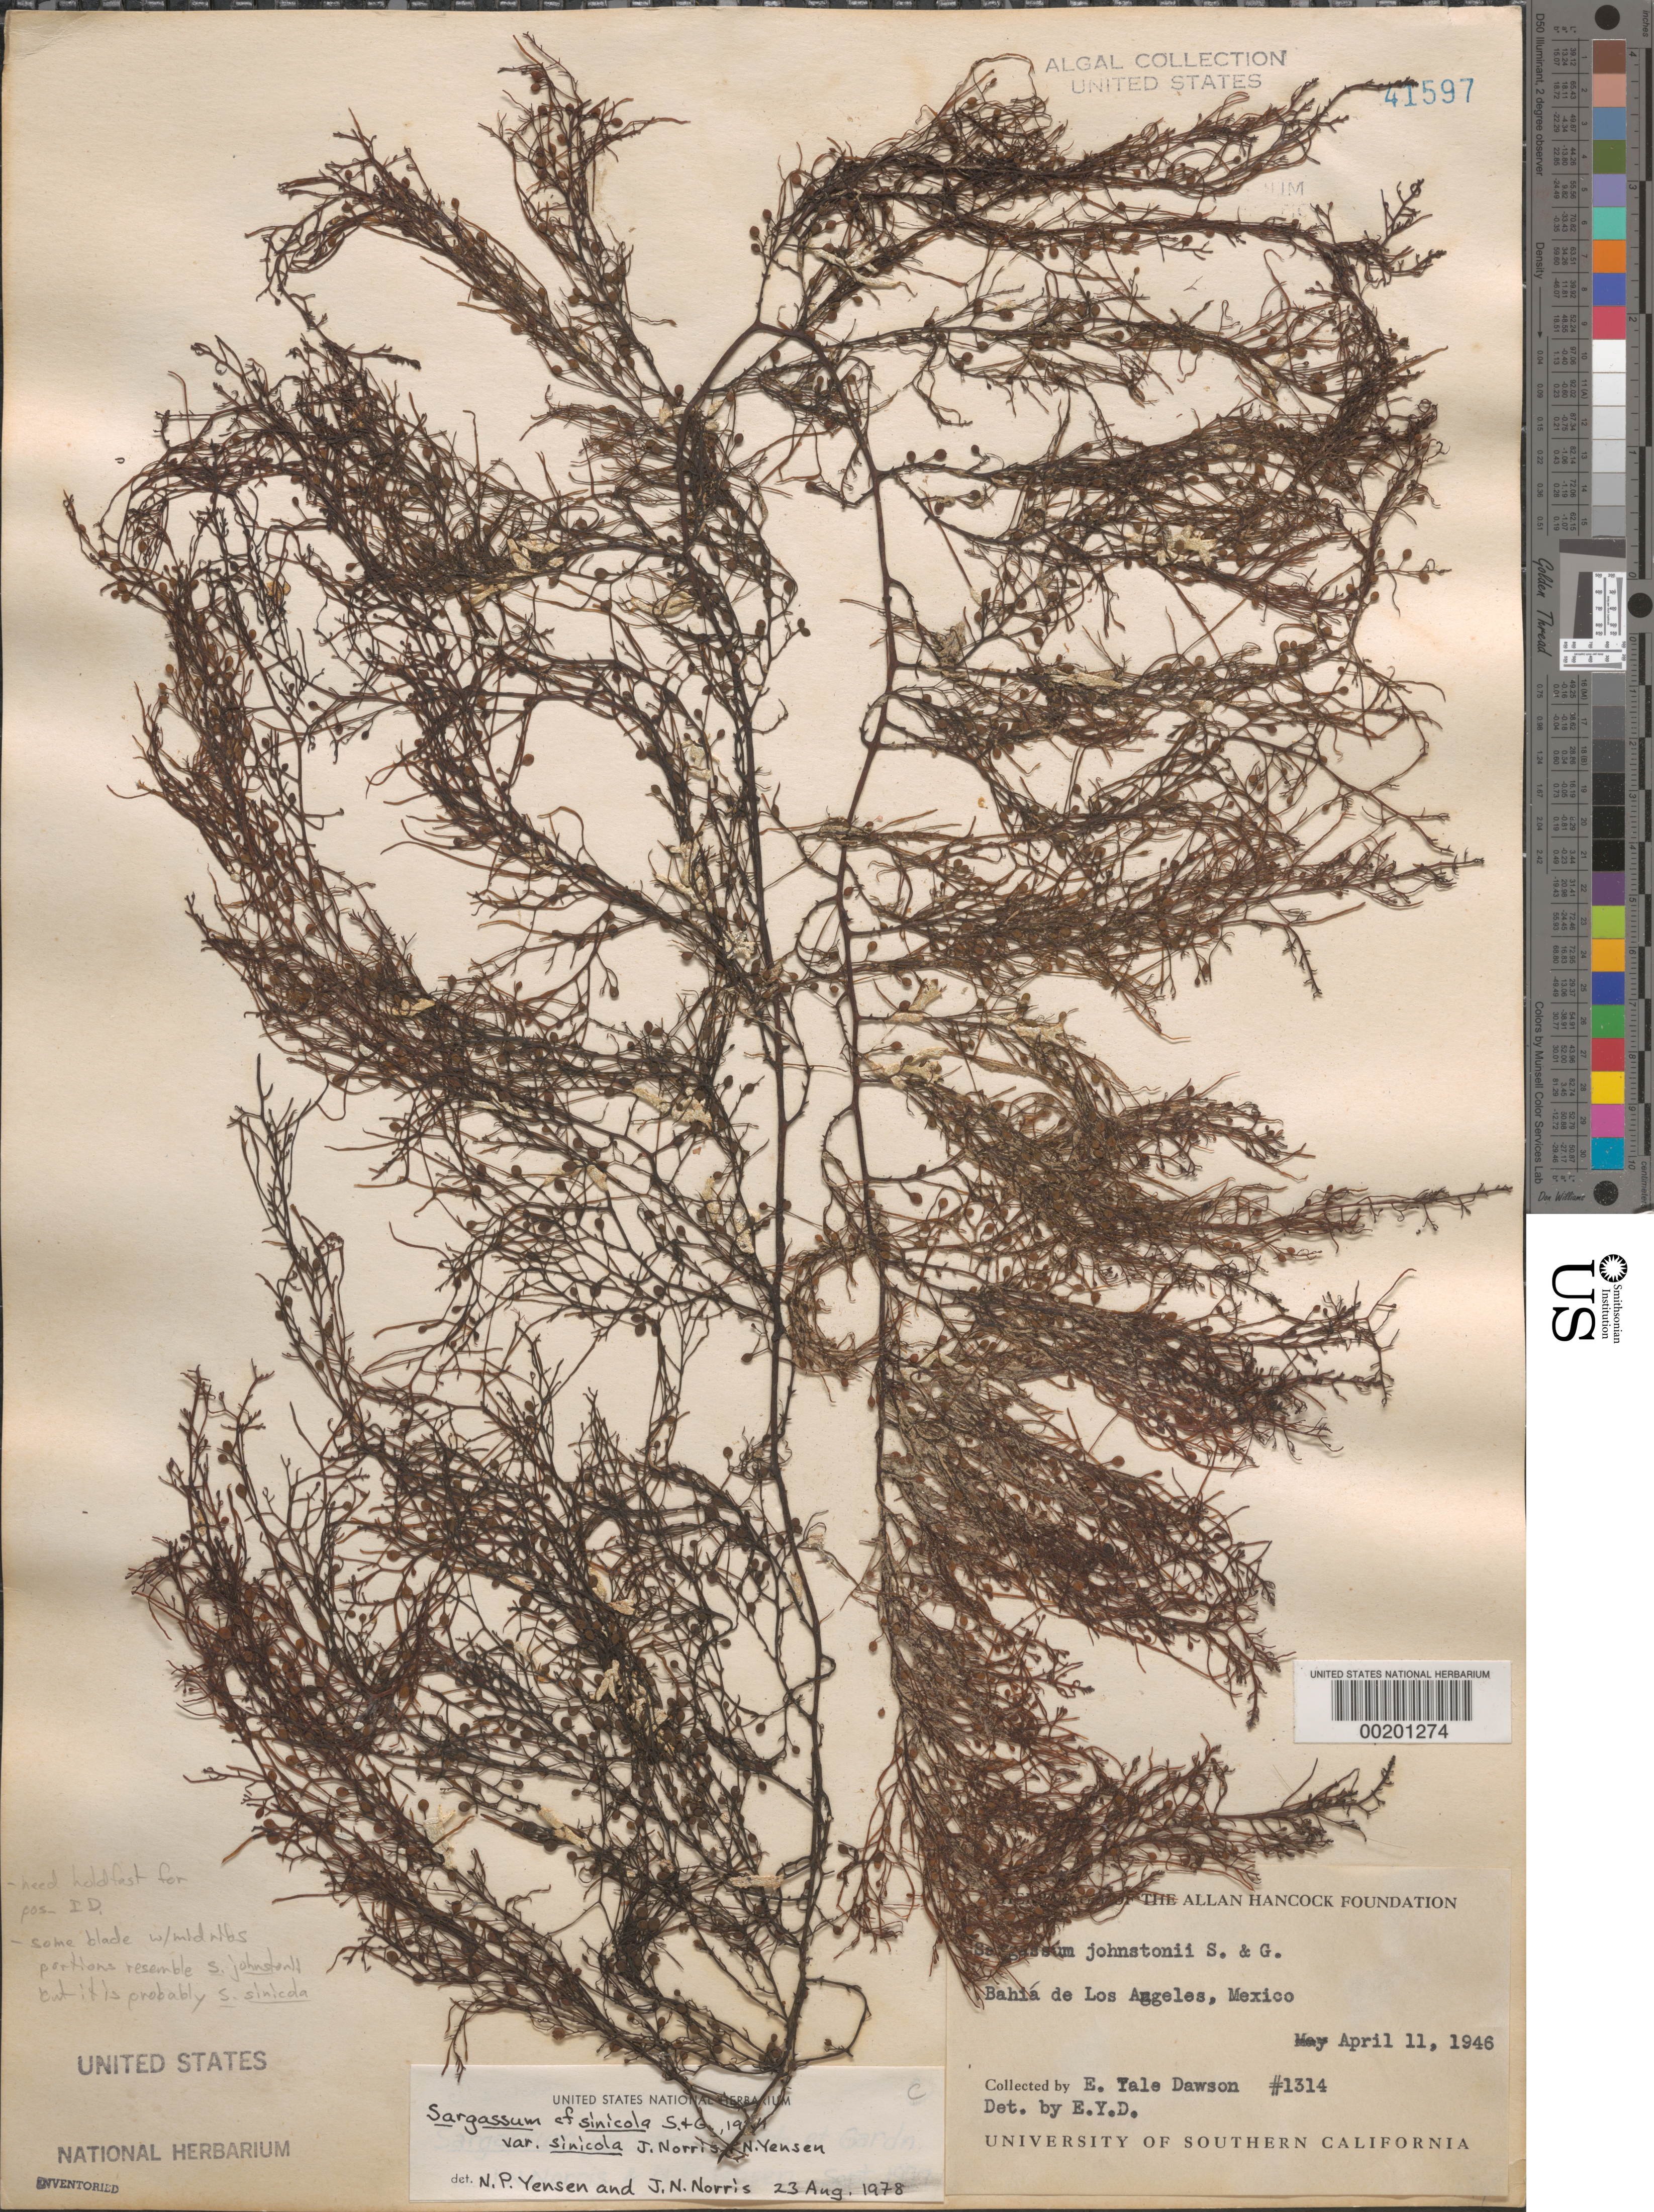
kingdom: Chromista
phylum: Ochrophyta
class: Phaeophyceae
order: Fucales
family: Sargassaceae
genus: Sargassum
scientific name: Sargassum sinicola var. sinicola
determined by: Norris, J. N.; Yensen, N. P.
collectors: E. Y. Dawson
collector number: EYD 1314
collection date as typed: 11 Apr 1946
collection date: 1946-04-11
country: Mexico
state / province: Baja California Norte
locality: Bahia de Los Angeles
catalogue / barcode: US 41597